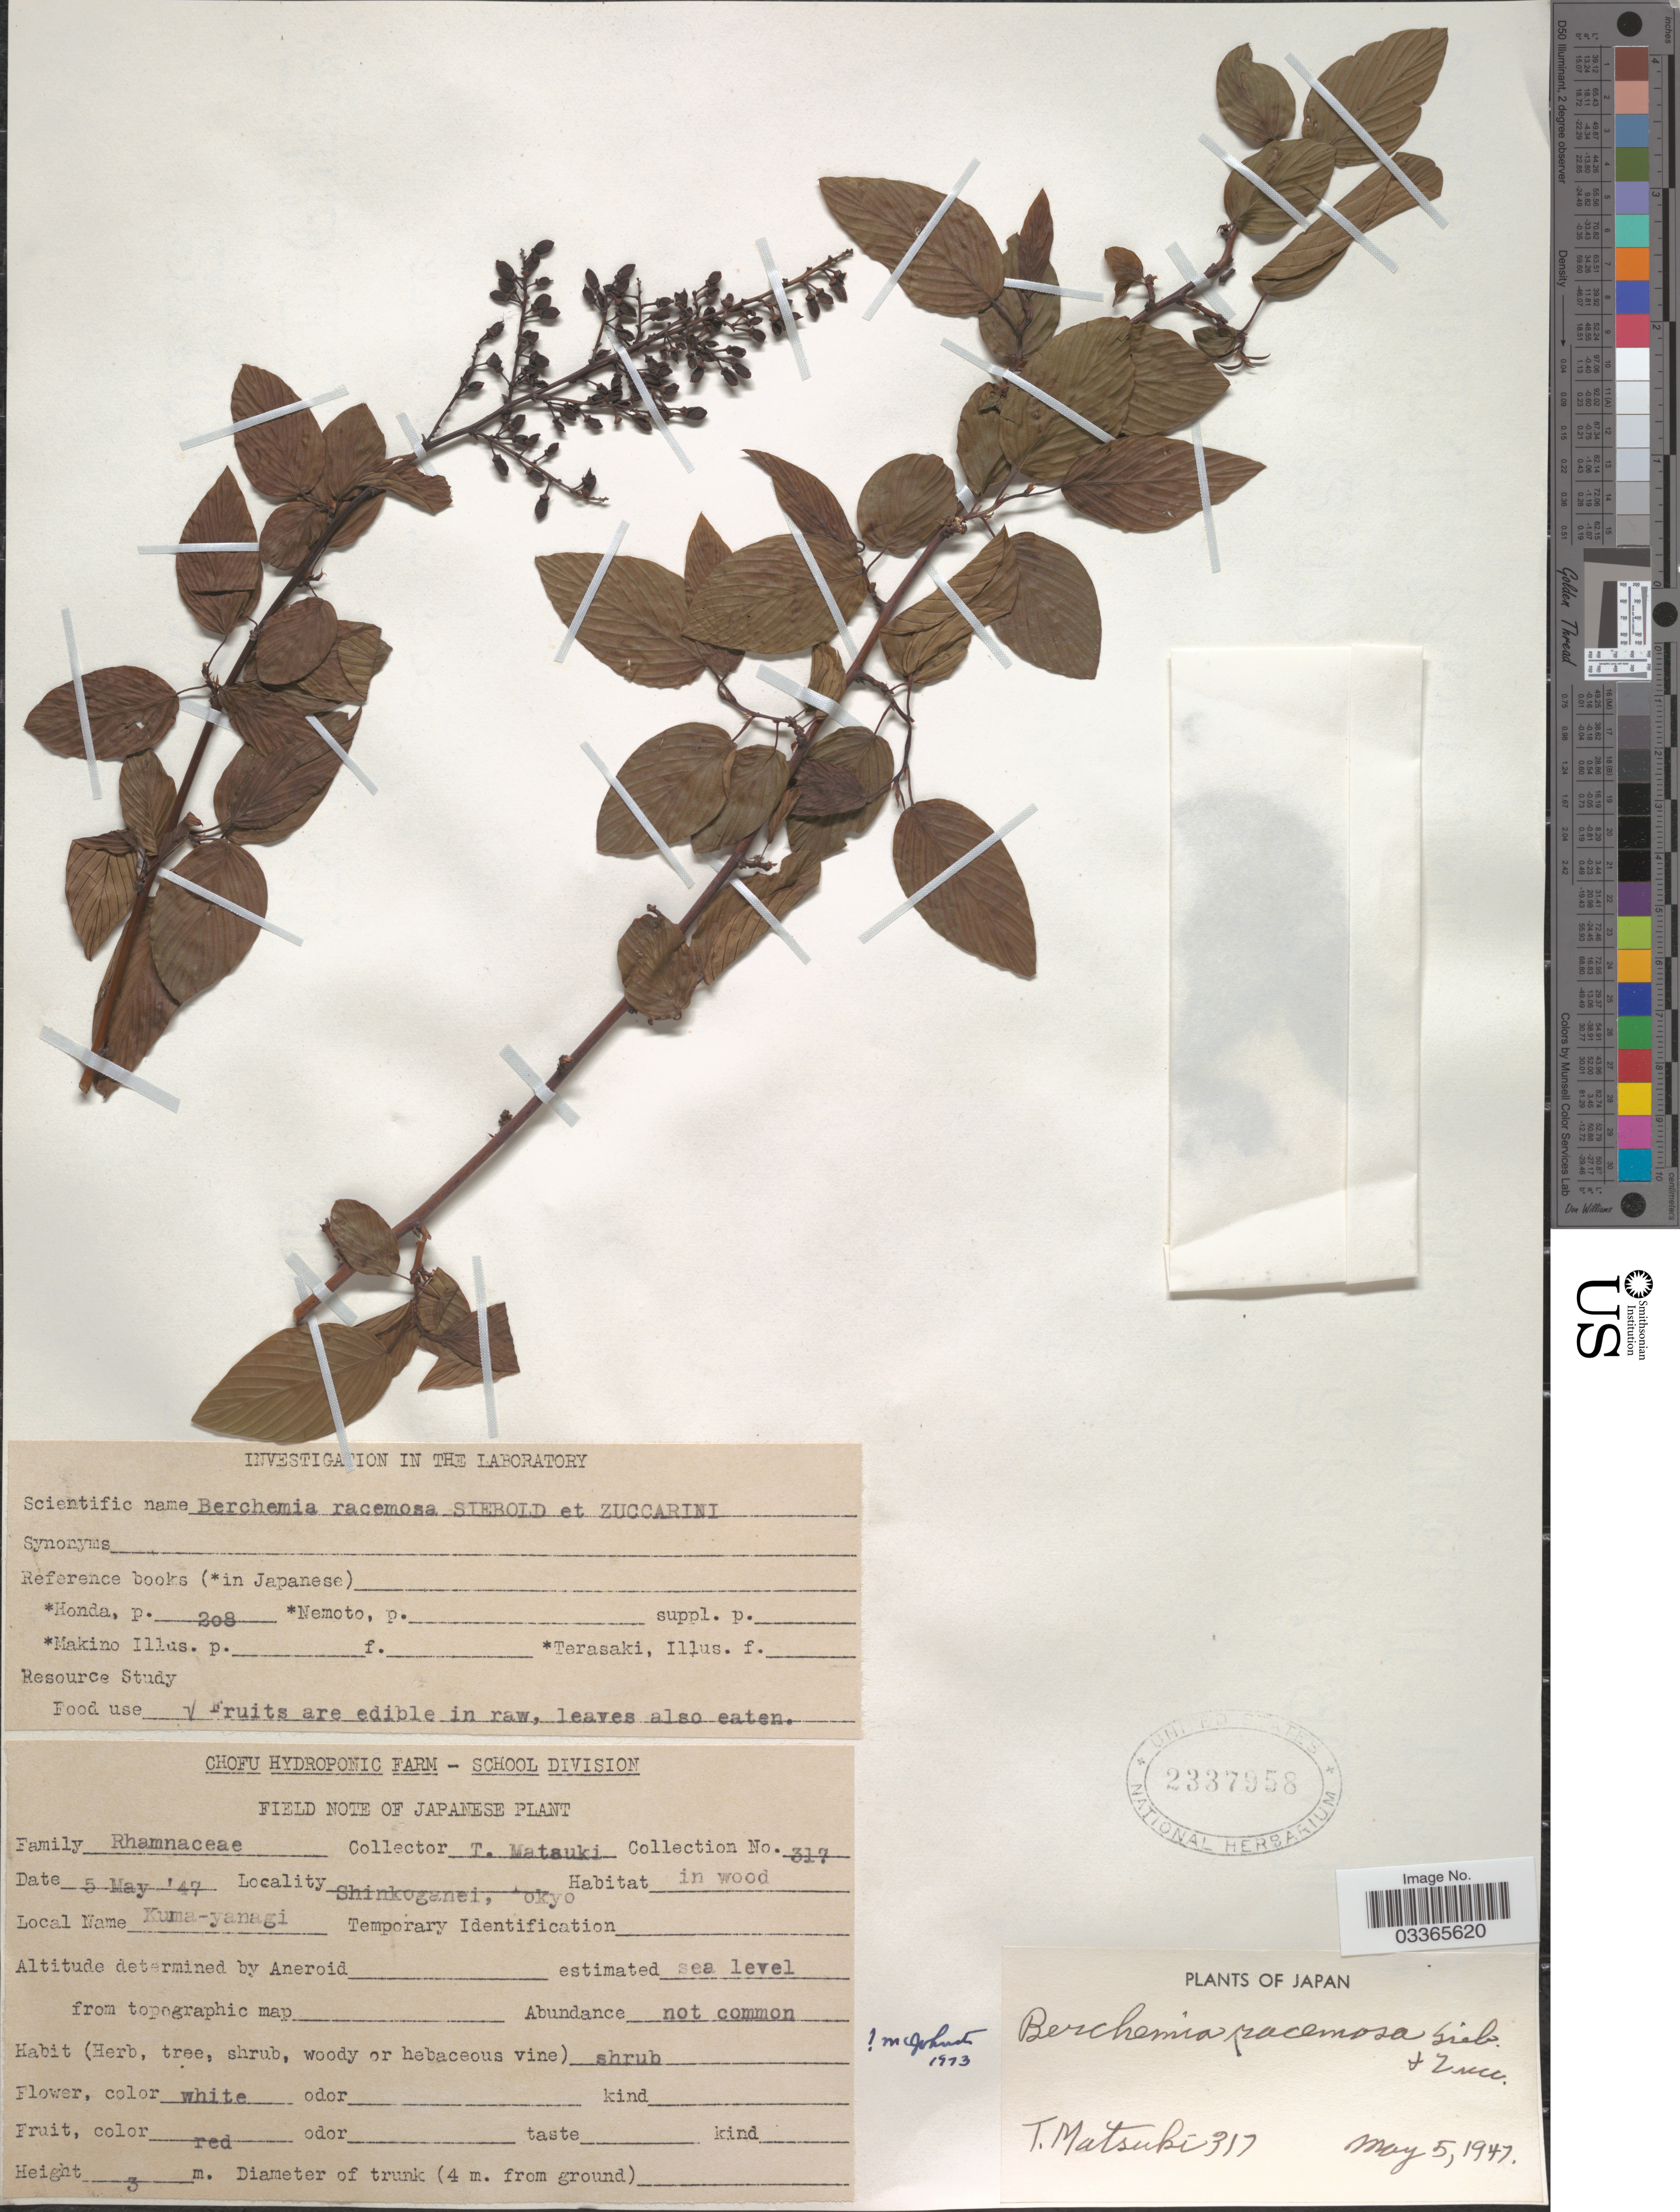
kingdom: Plantae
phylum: Tracheophyta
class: Magnoliopsida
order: Rosales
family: Rhamnaceae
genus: Berchemia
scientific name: Berchemia racemosa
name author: Siebold & Zucc.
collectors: T. Matsuki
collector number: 317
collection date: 1947-05-05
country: Japan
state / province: Tokyo, Federal City of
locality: Shinkoganei.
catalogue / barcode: US 2337958